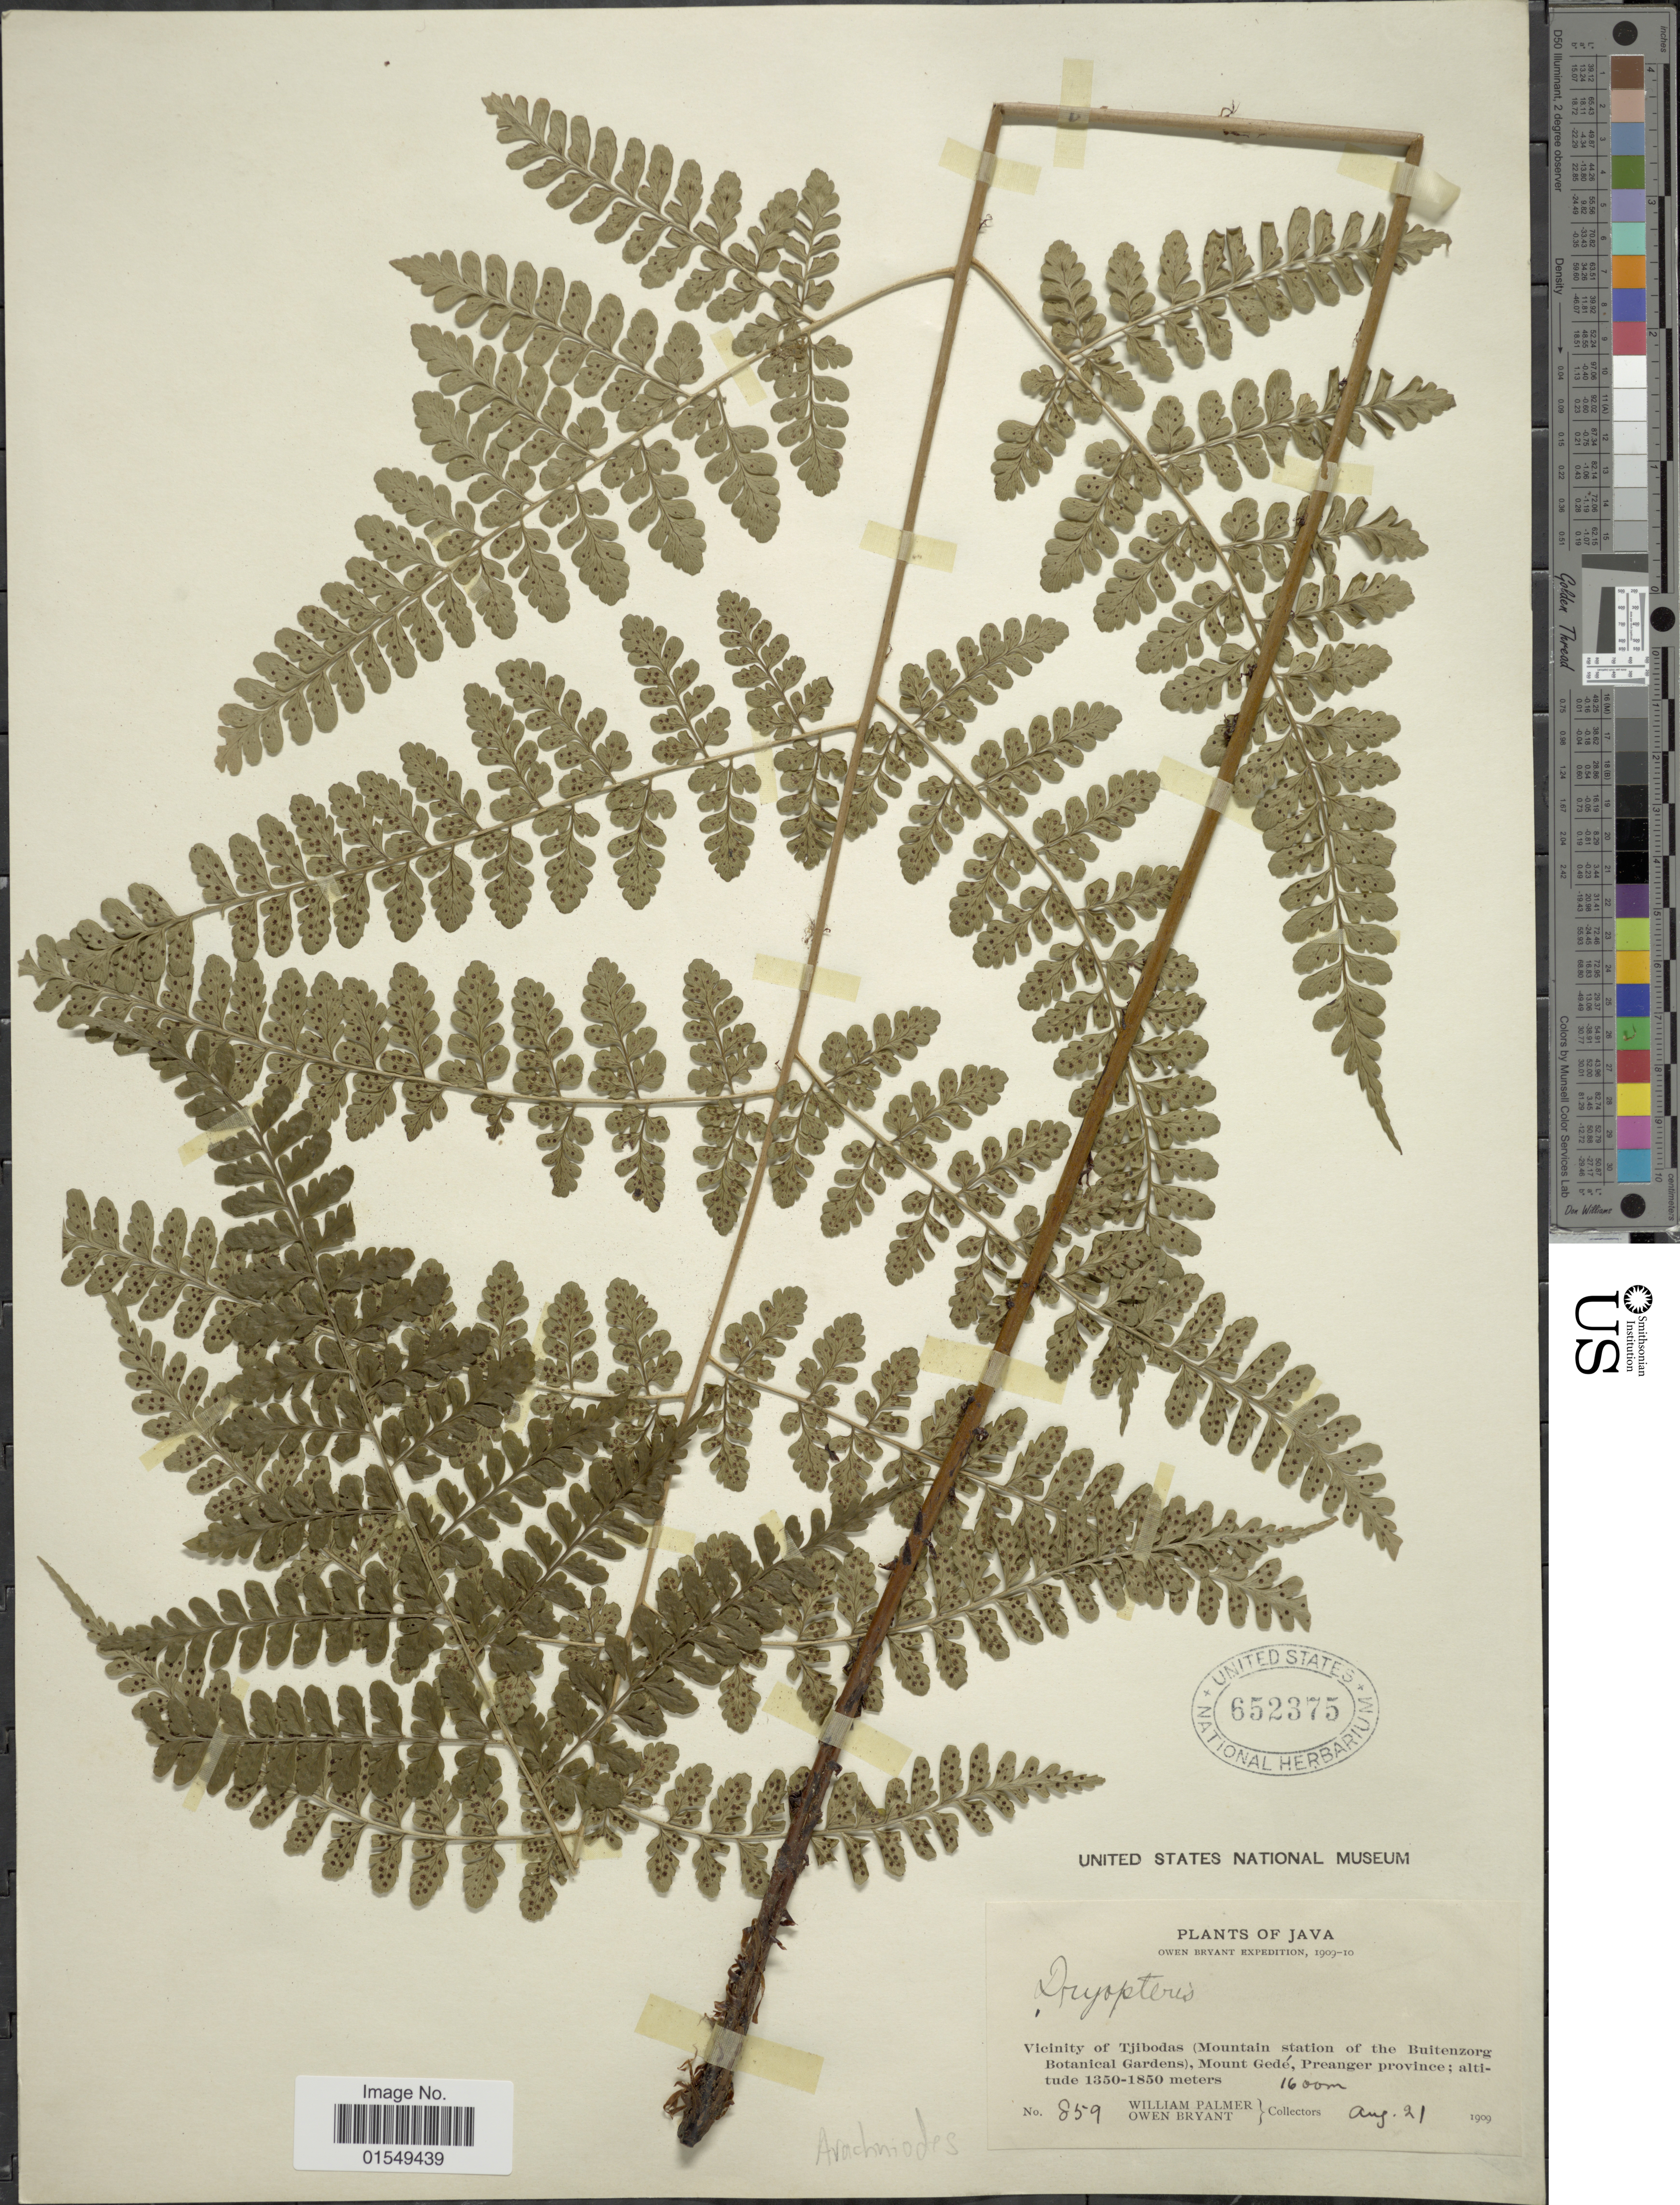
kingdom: Plantae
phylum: Tracheophyta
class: Polypodiopsida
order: Polypodiales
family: Dryopteridaceae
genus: Arachniodes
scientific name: Arachniodes hasseltii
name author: (Blume) Ching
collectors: W. Palmer & O. Bryant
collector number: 859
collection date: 1909-08-21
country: Indonesia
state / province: Java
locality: Vicinity of Tjibodas (Mountain station of the Buitenzorg Botanical Gardens), Mount Gede, Preanger province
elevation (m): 1600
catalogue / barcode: US 652375